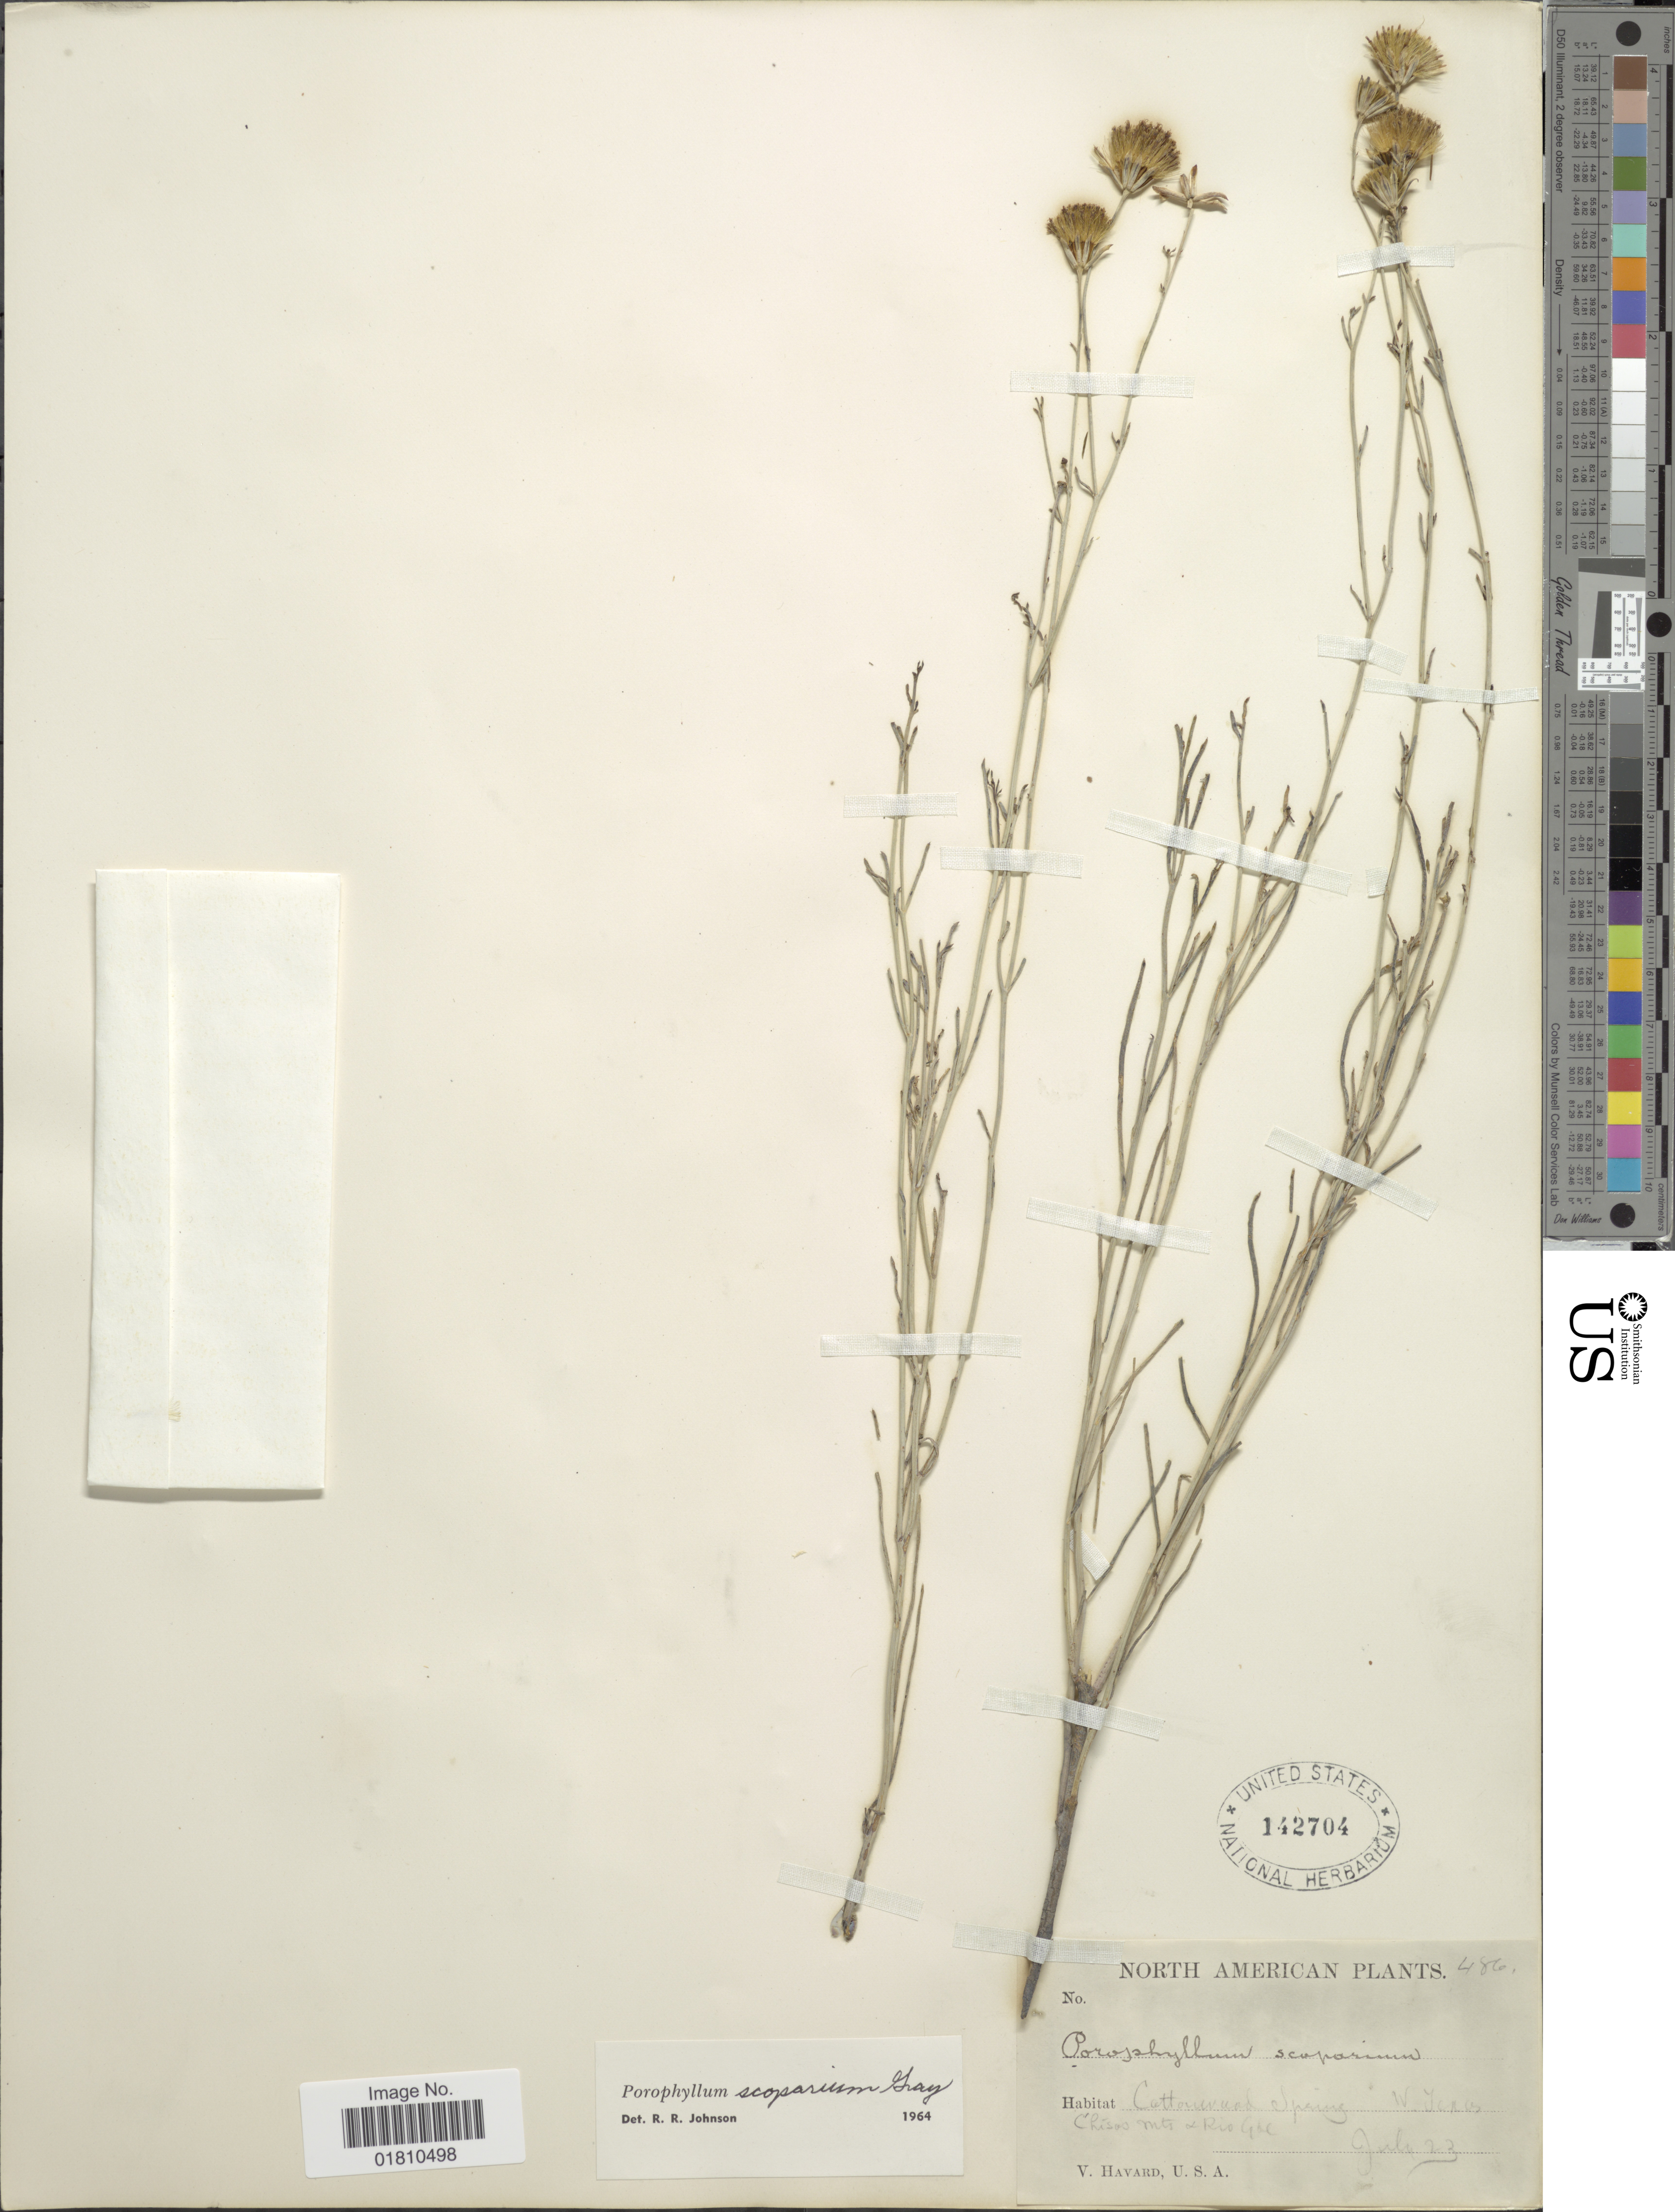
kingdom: Plantae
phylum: Tracheophyta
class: Magnoliopsida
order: Asterales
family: Asteraceae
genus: Porophyllum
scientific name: Porophyllum scoparium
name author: A. Gray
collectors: V. Havard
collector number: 486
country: United States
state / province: Texas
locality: North America, Cottonwood Spring, W. Texas, Chisos Mts., Rio Gr.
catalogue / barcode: US 142704